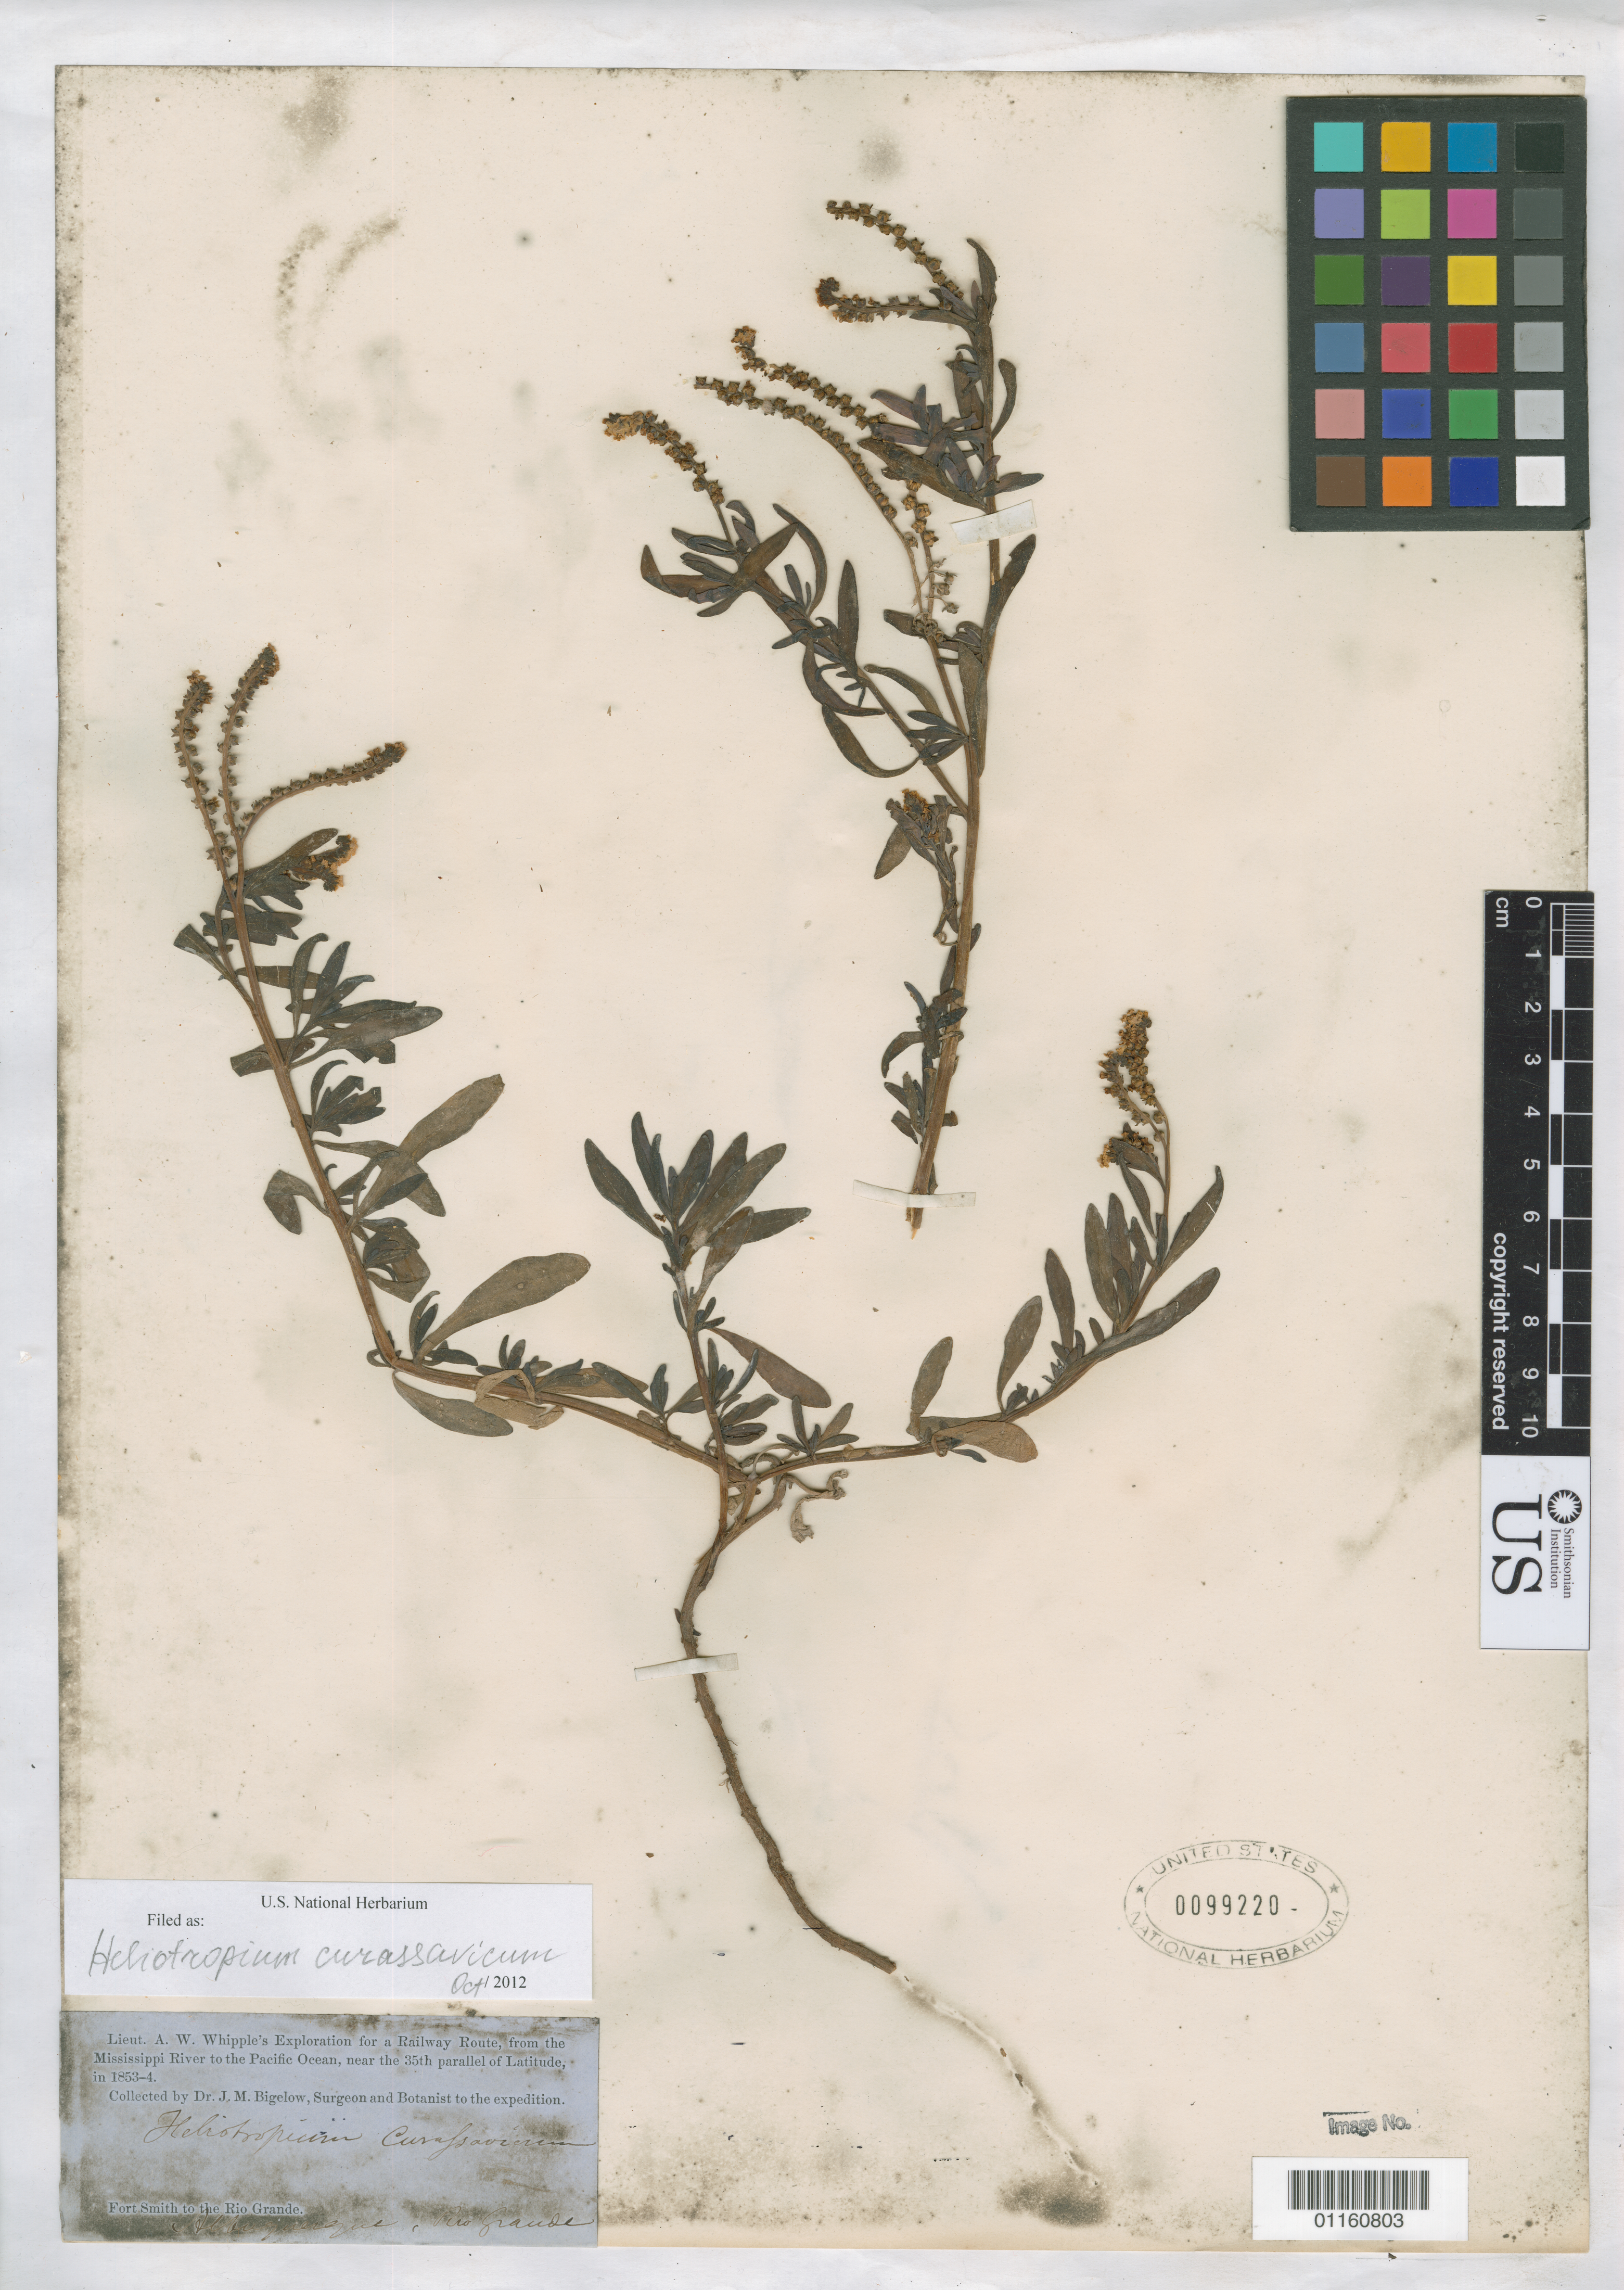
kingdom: Plantae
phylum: Tracheophyta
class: Magnoliopsida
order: Boraginales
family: Heliotropiaceae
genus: Heliotropium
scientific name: Heliotropium curassavicum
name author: L.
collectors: J. M. Bigelow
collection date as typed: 1853 to -- --- 1854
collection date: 1853/1854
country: United States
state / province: New Mexico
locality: Albuquerque, Rio Grande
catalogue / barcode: US 99220